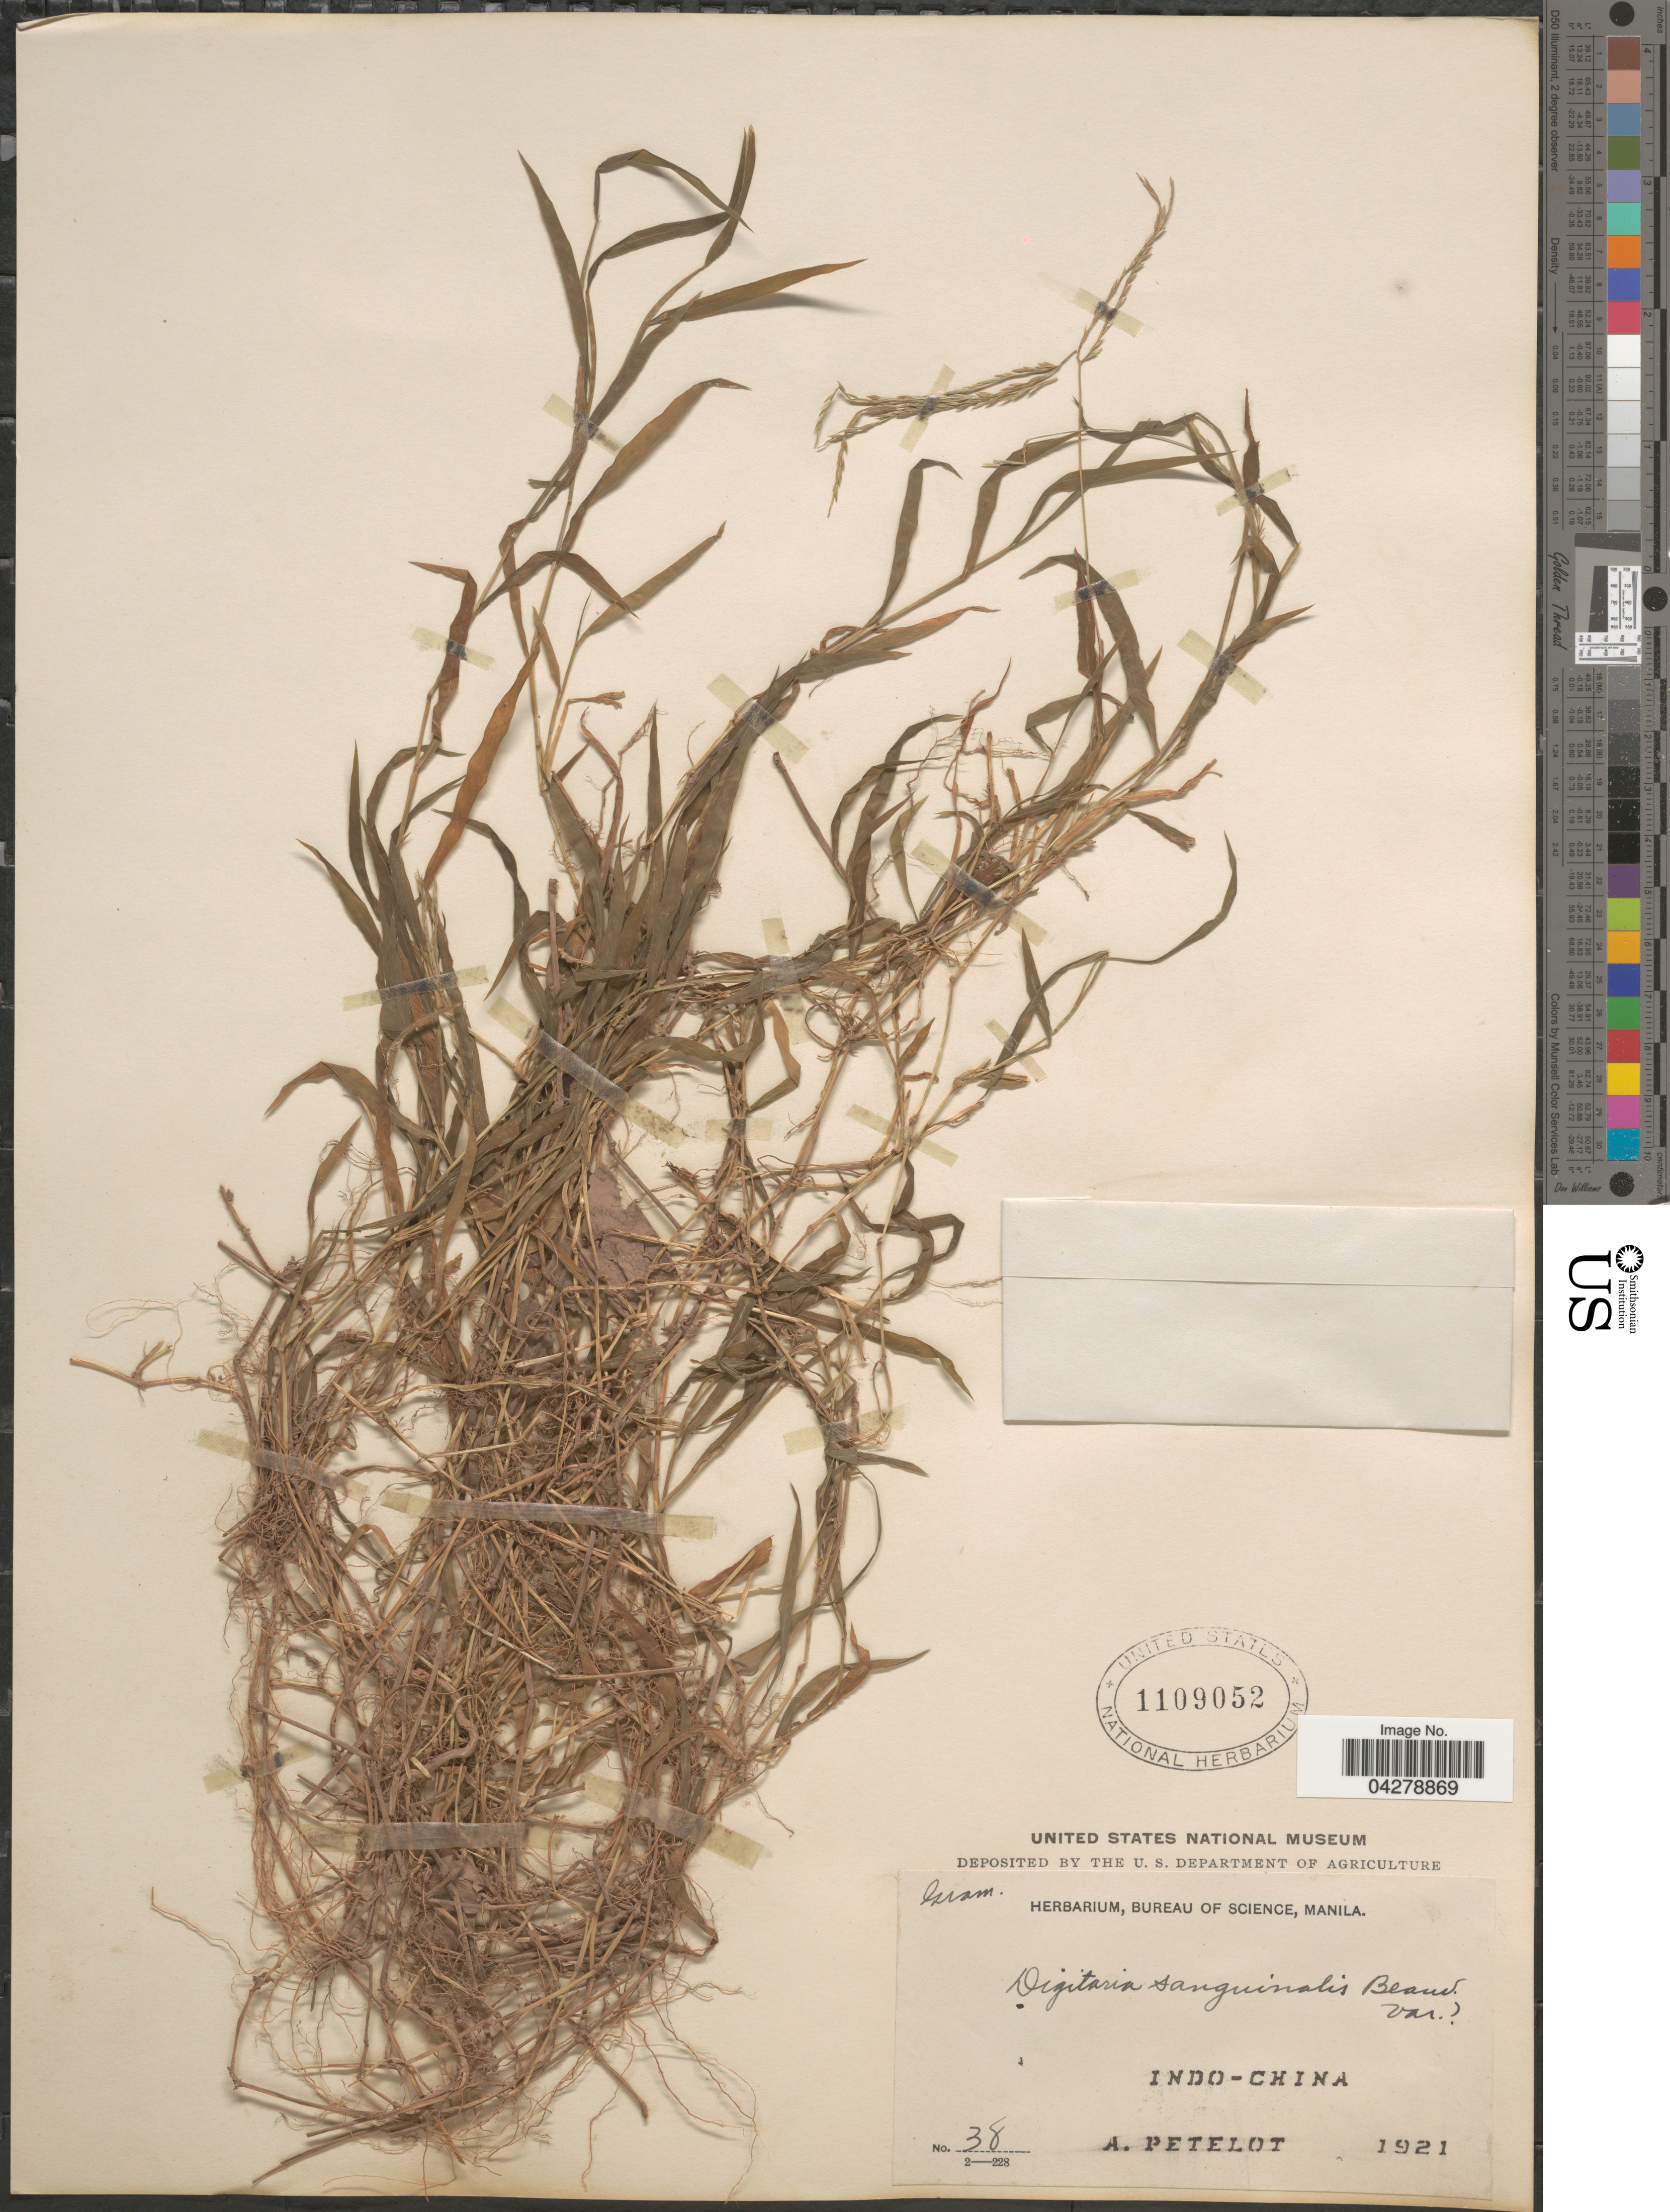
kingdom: Plantae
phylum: Tracheophyta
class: Liliopsida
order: Poales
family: Poaceae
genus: Digitaria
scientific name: Digitaria sp.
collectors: A. Petelot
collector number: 38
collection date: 1921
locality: Indo - China.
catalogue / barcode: US 1109052